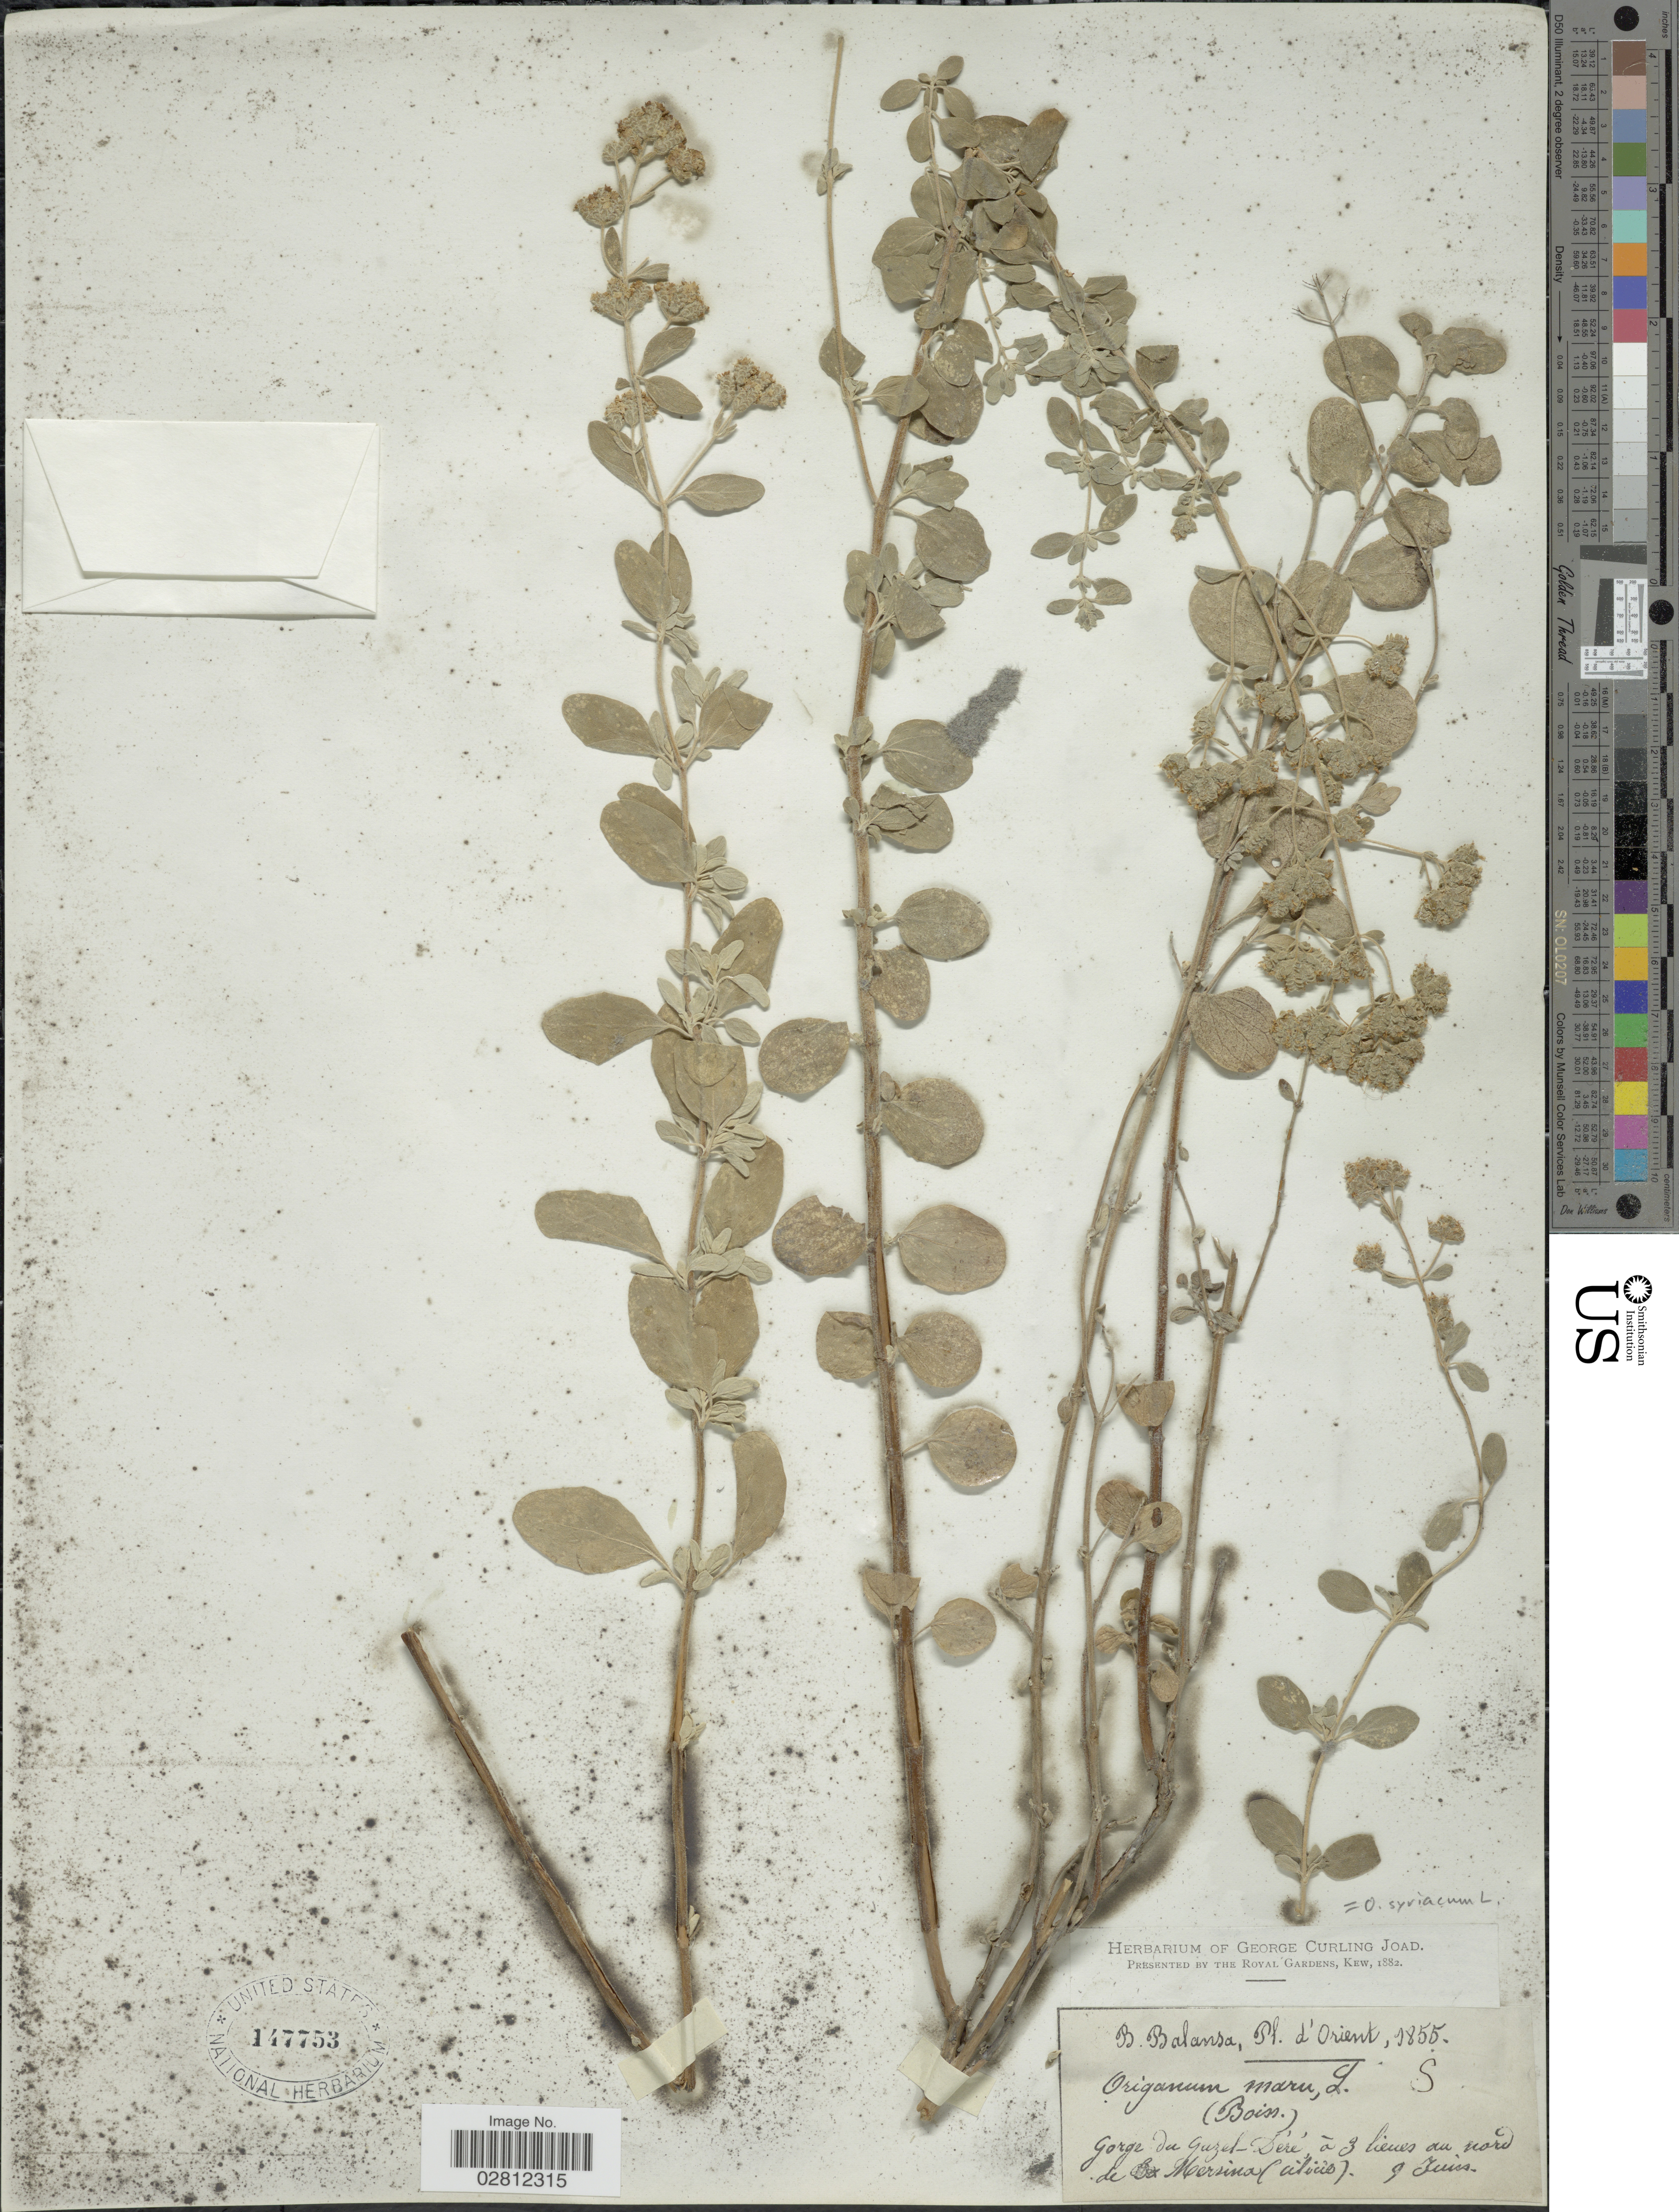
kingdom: Plantae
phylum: Tracheophyta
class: Magnoliopsida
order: Lamiales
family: Lamiaceae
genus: Origanum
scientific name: Origanum syriacum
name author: L.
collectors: B. Balansa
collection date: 1855-06-09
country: Turkey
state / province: Mersin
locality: Gorge du Guzel-Déré, á 3 lieues au nord de Mersina (cilvis).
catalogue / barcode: US 147753